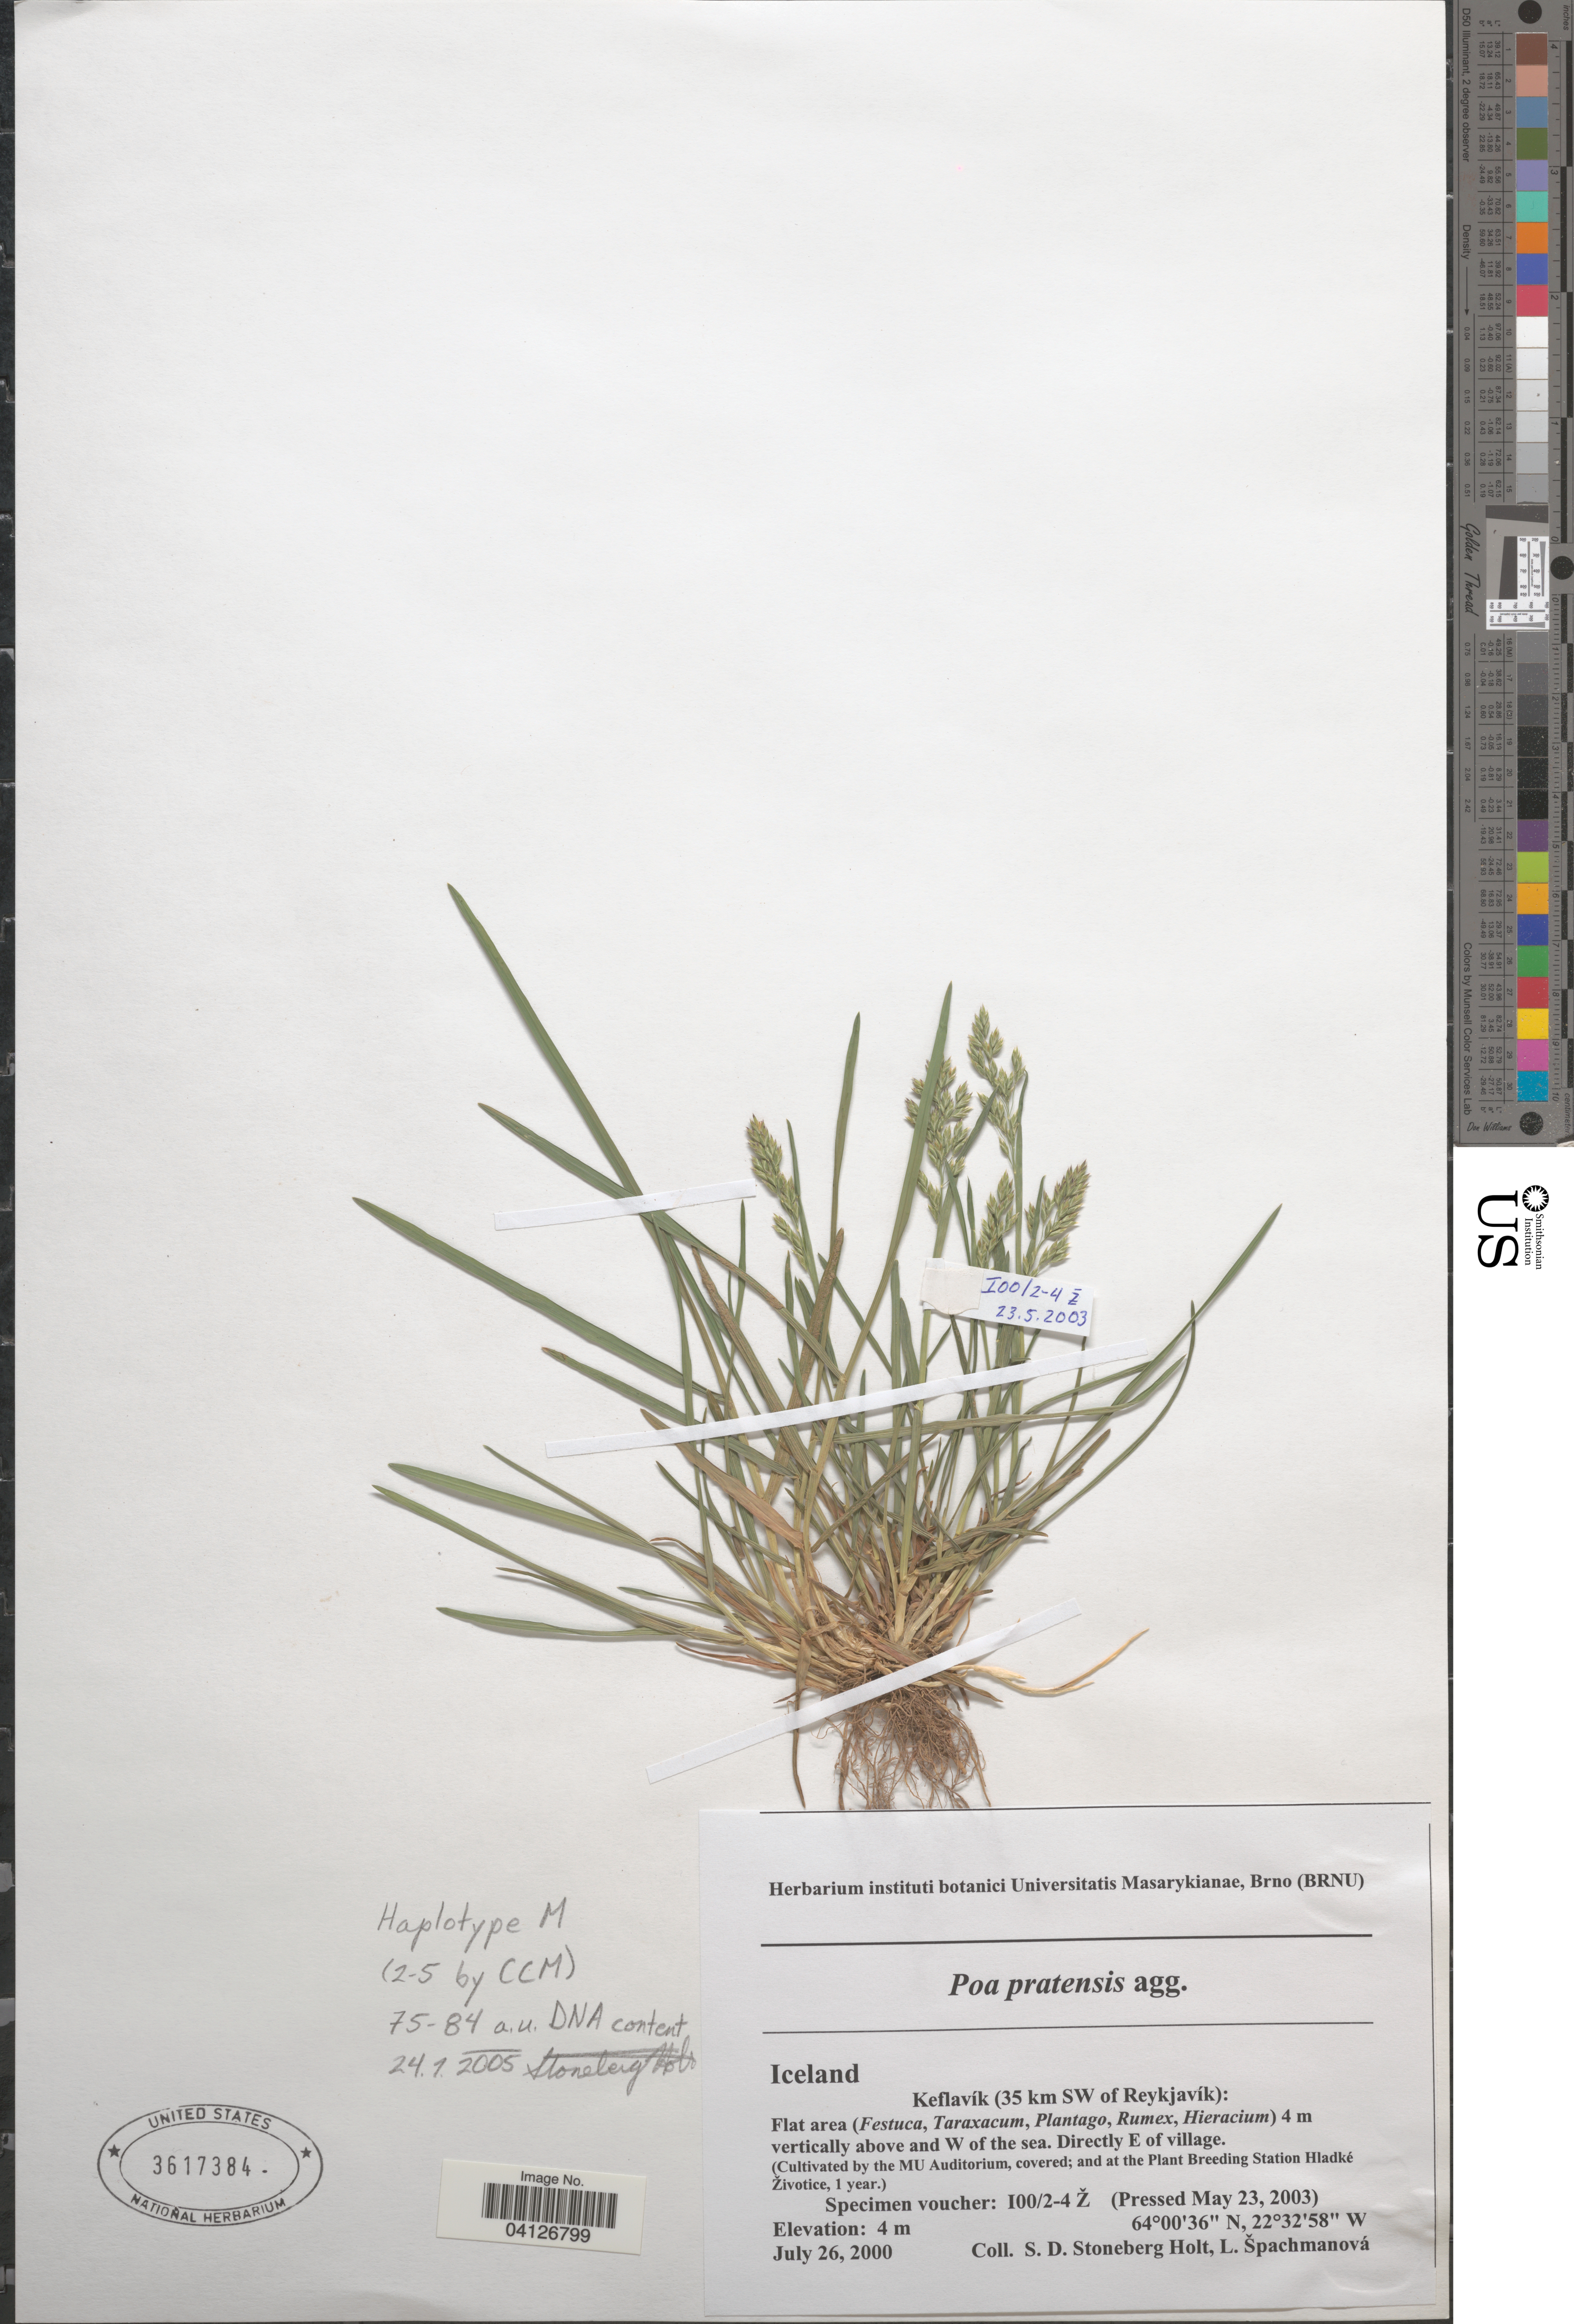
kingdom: Plantae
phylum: Tracheophyta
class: Liliopsida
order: Poales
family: Poaceae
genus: Poa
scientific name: Poa pratensis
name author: L.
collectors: Ex herb. instituti botanici Universitatis Masarykianae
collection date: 2003-05-23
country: Czechia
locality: By the MU Auditorium, covered; and at the Plant Breeding Station Hladké Životice, 1 year.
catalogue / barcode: US 3617384